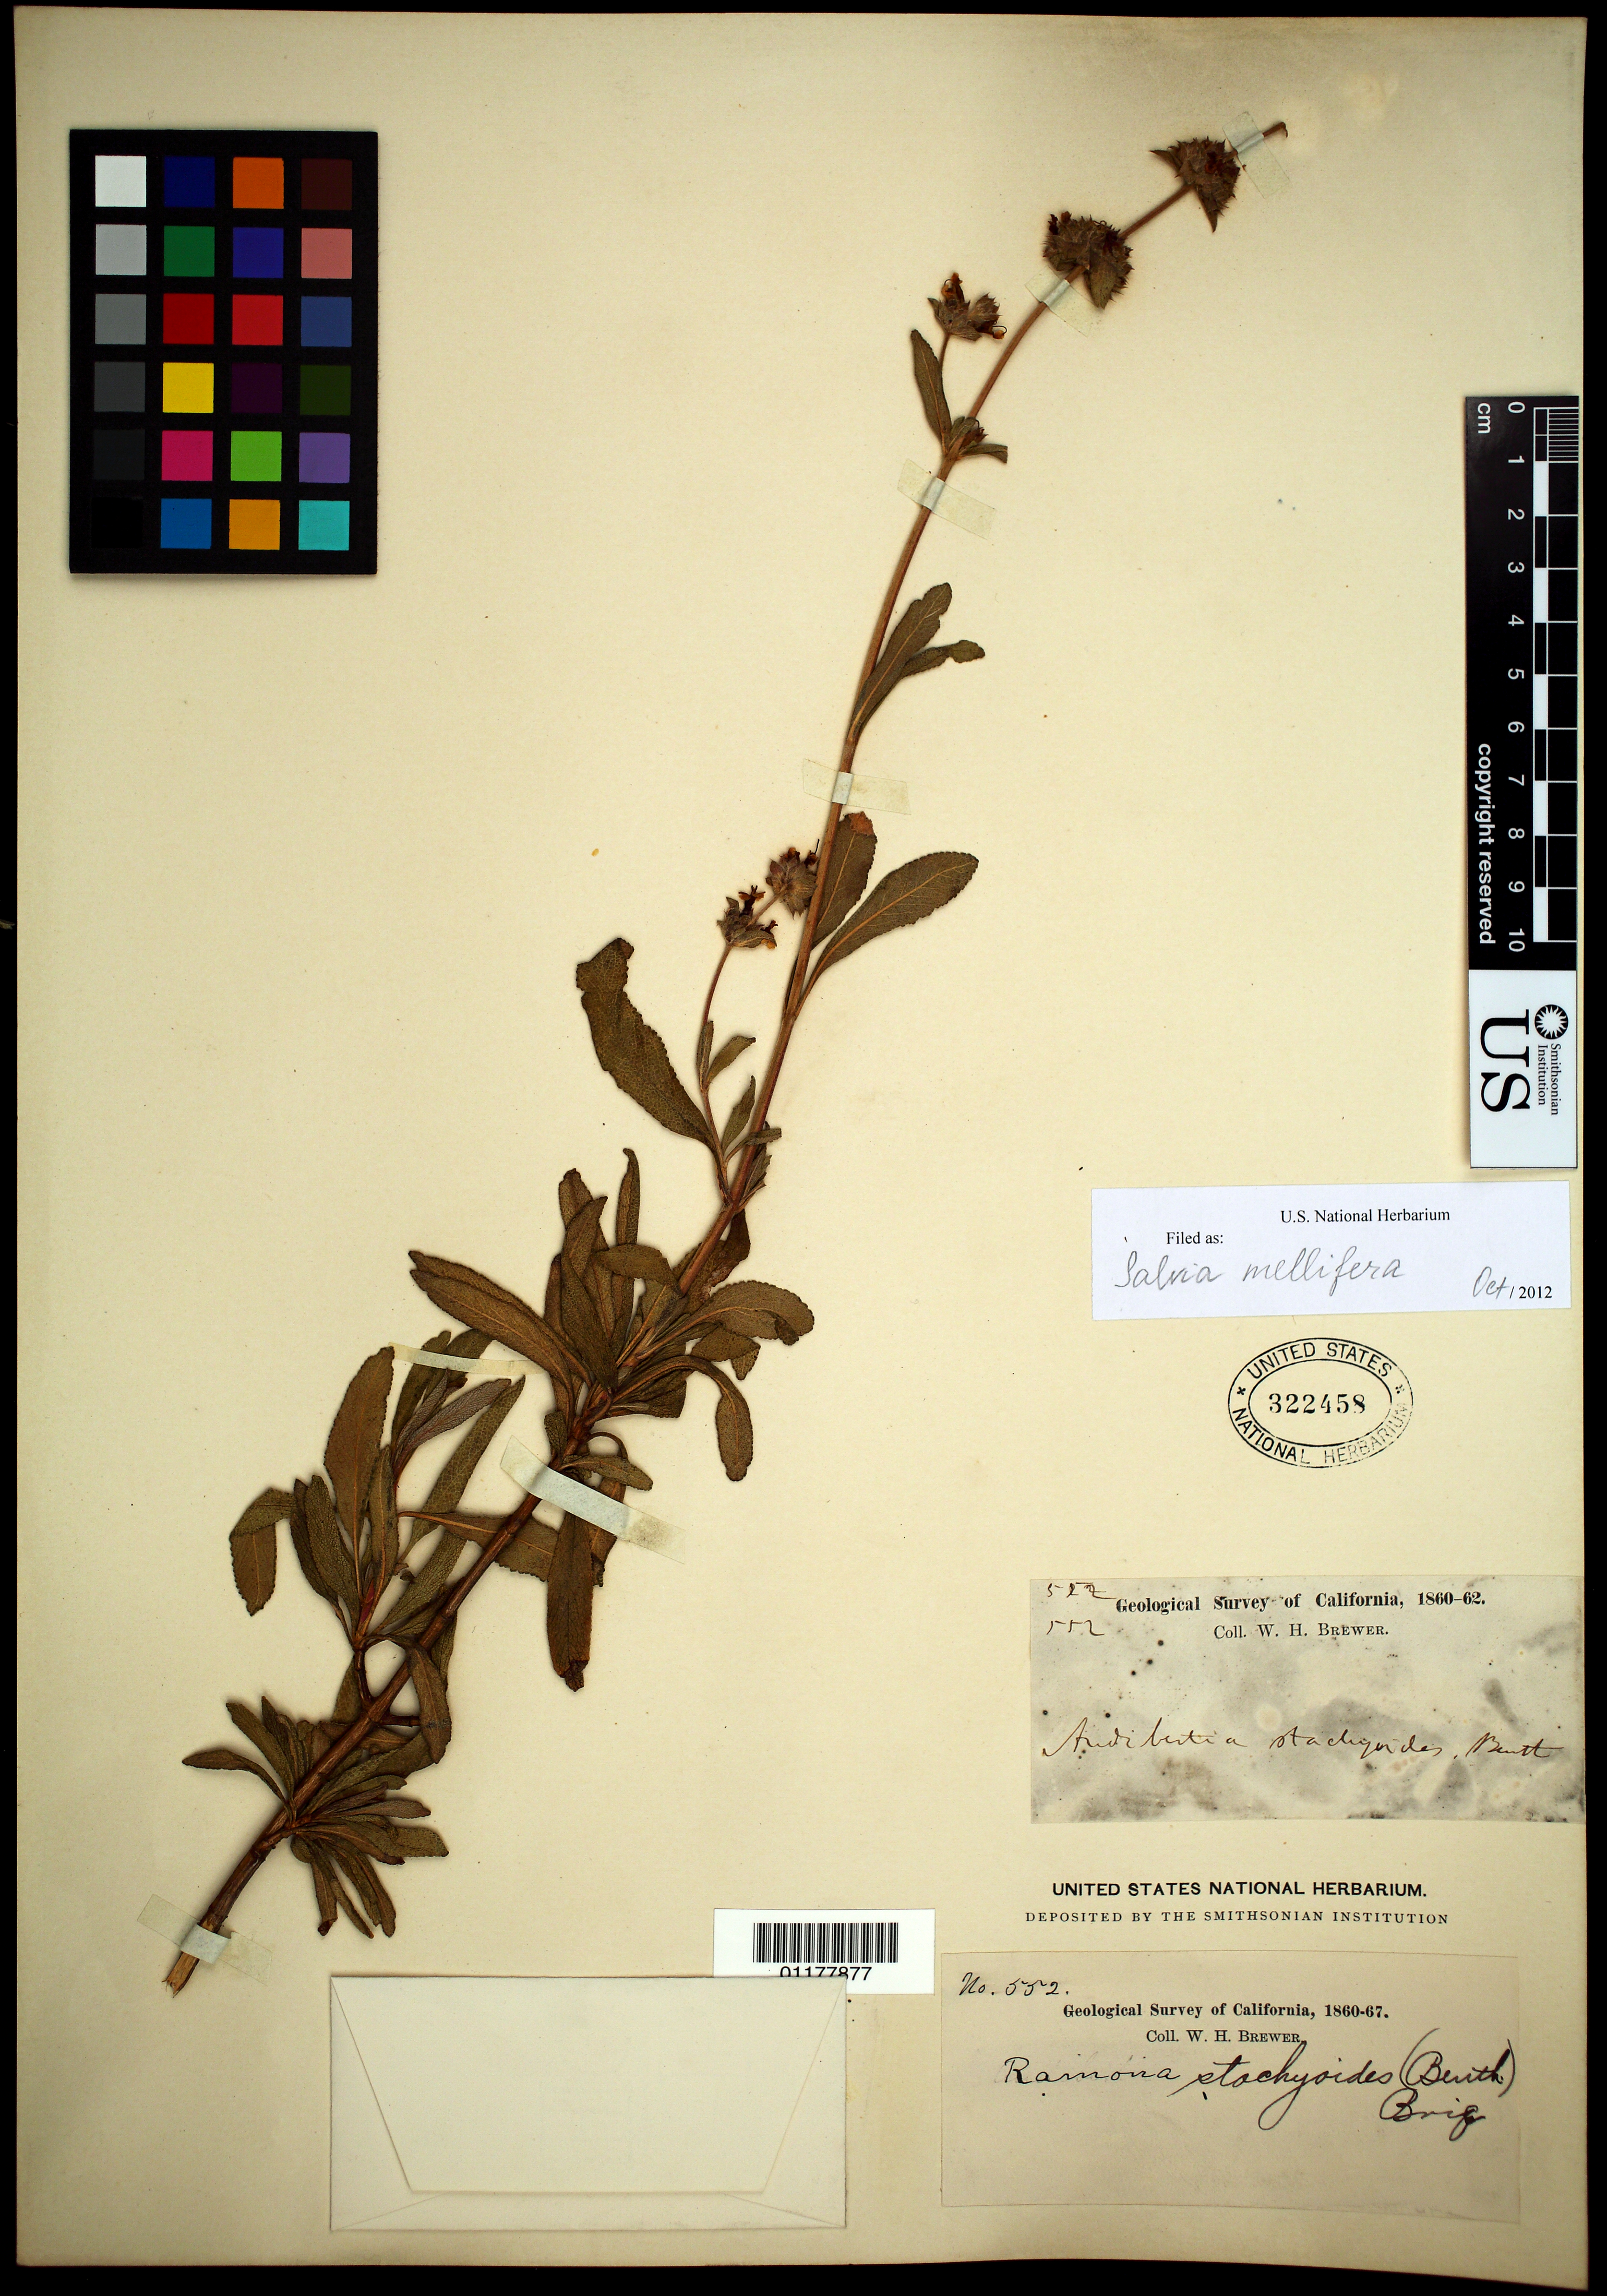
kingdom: Plantae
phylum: Tracheophyta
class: Magnoliopsida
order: Lamiales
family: Lamiaceae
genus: Salvia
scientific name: Salvia mellifera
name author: Greene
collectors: W. H. Brewer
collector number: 552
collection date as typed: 1860 to -- --- 1867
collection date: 1860/1867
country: United States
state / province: California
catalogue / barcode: US 322458